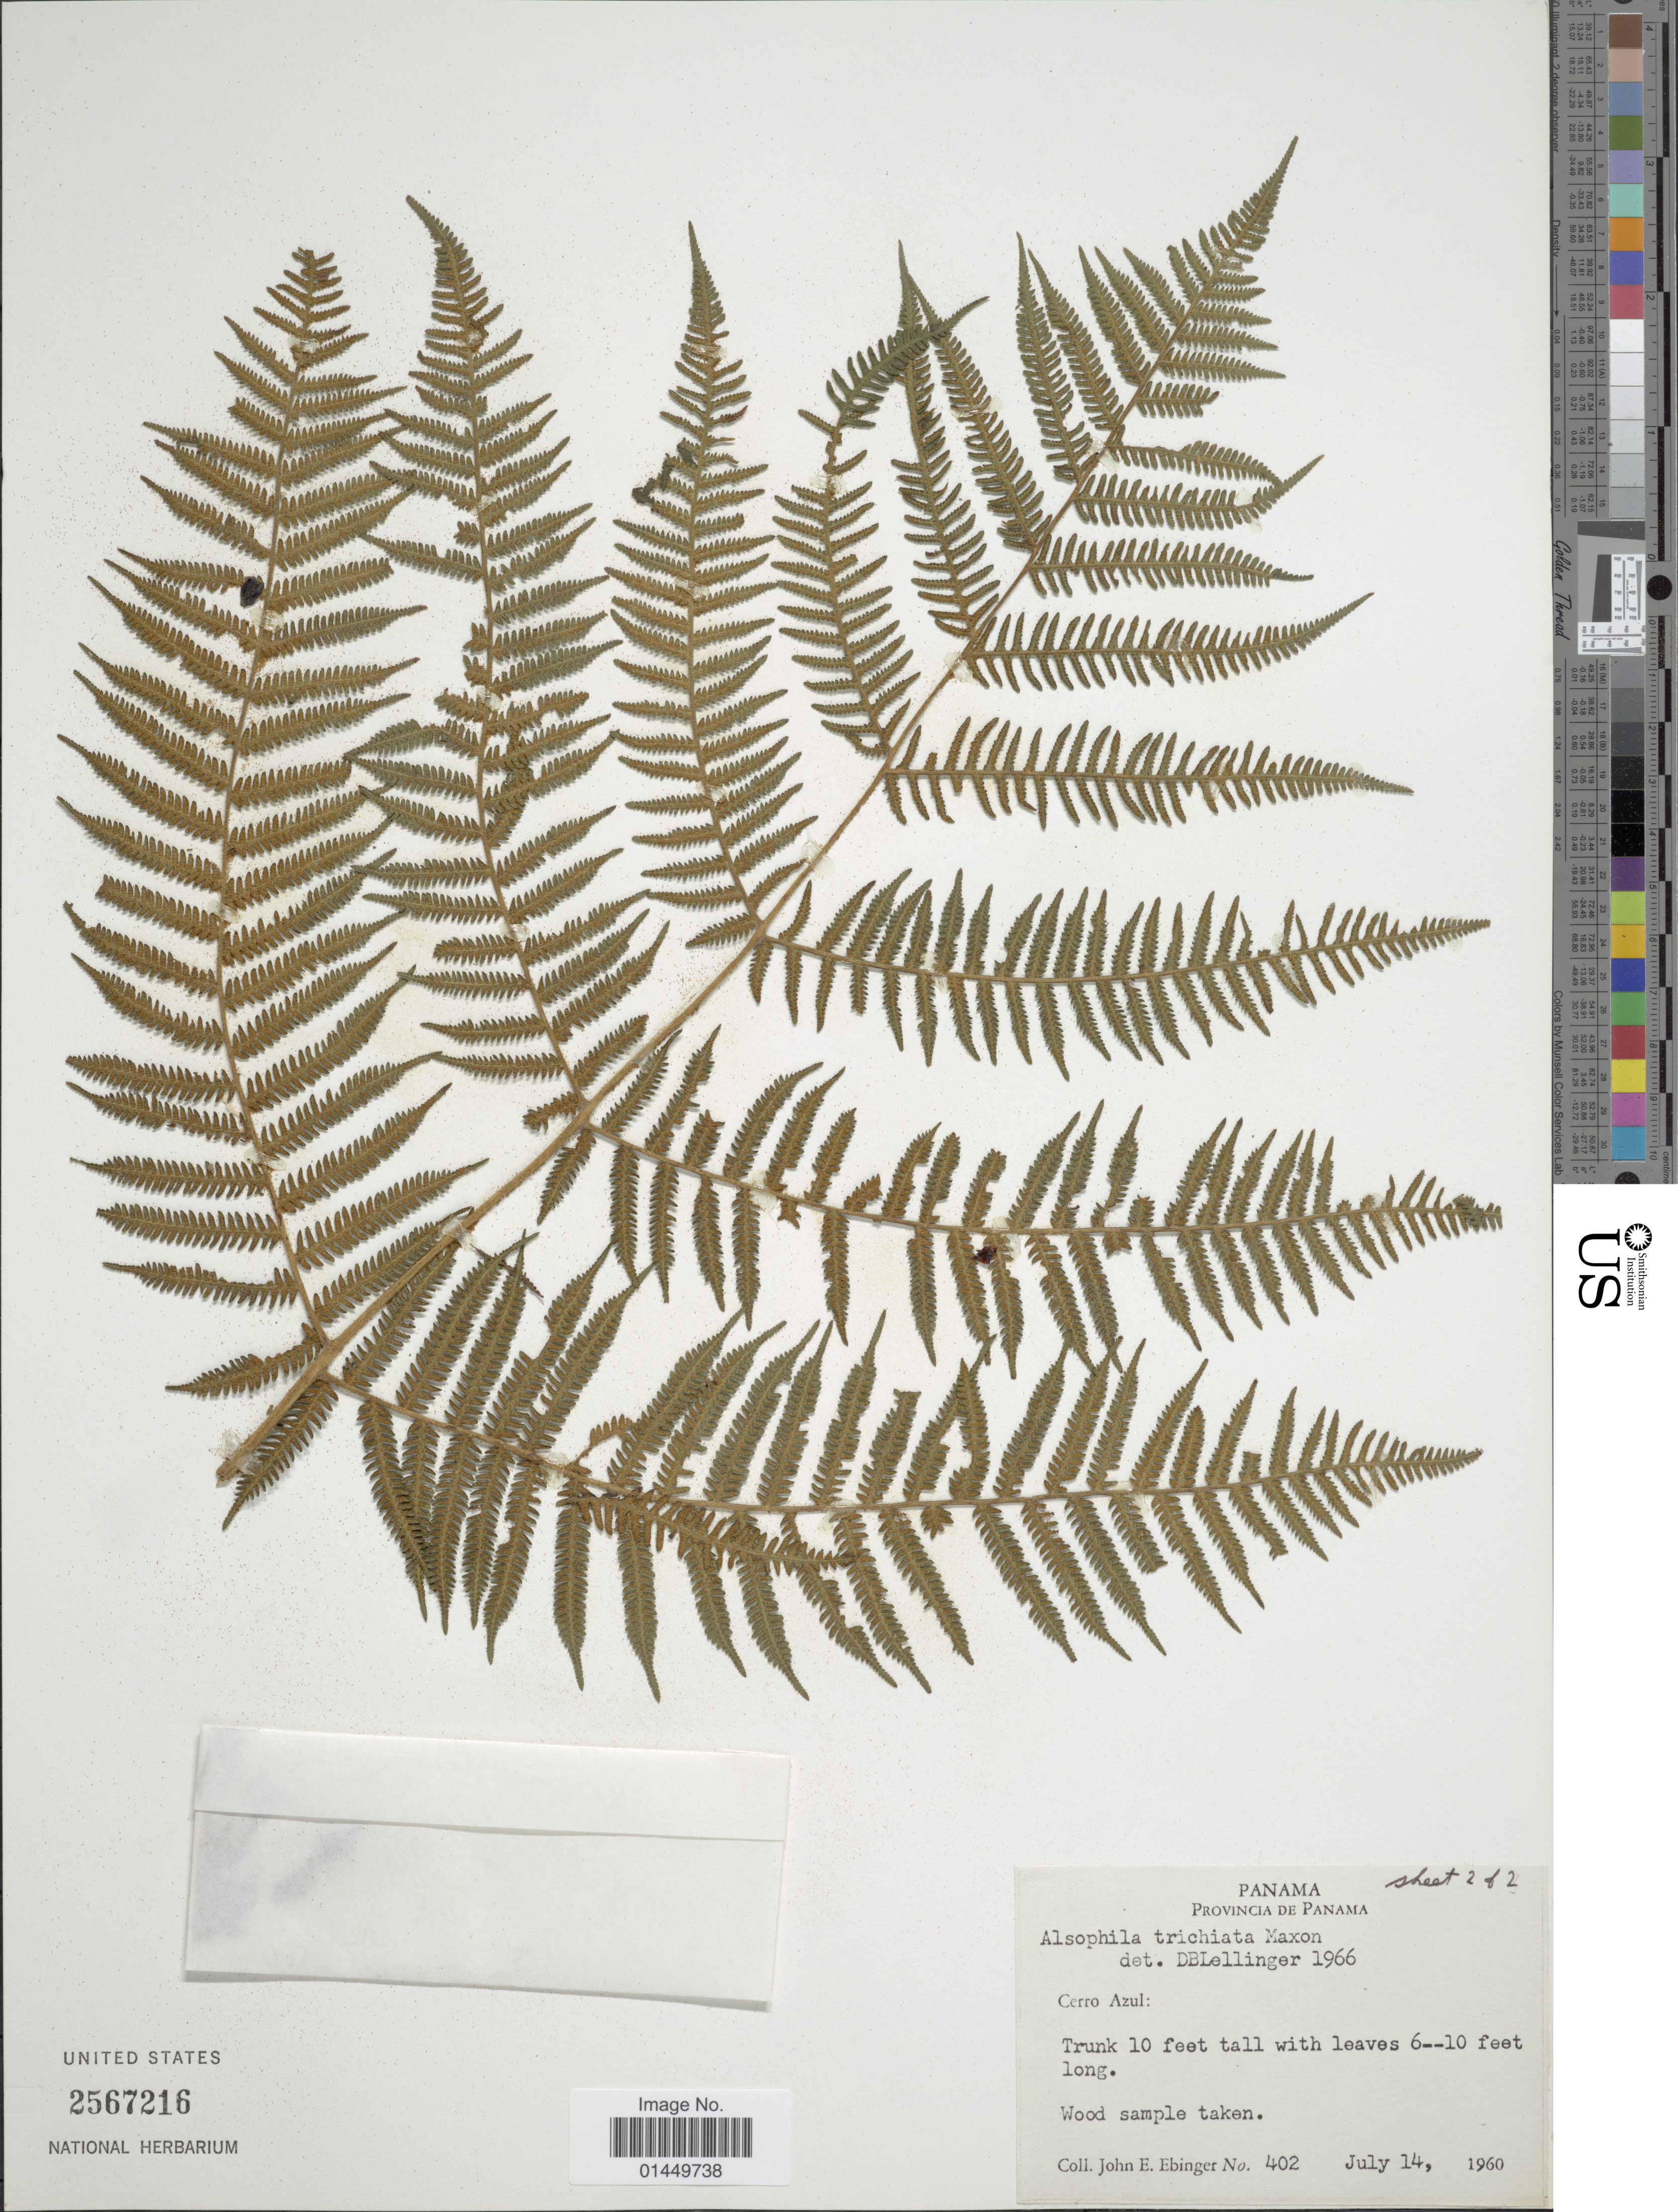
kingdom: Plantae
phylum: Tracheophyta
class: Polypodiopsida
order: Cyatheales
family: Cyatheaceae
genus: Cyathea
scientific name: Cyathea trichiata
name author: (Maxon) Domin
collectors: J. Ebinger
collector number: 402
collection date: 1960-07-14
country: Panama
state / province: Panamá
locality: Provincia de Panama, Cerro Azul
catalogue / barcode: US 2567216